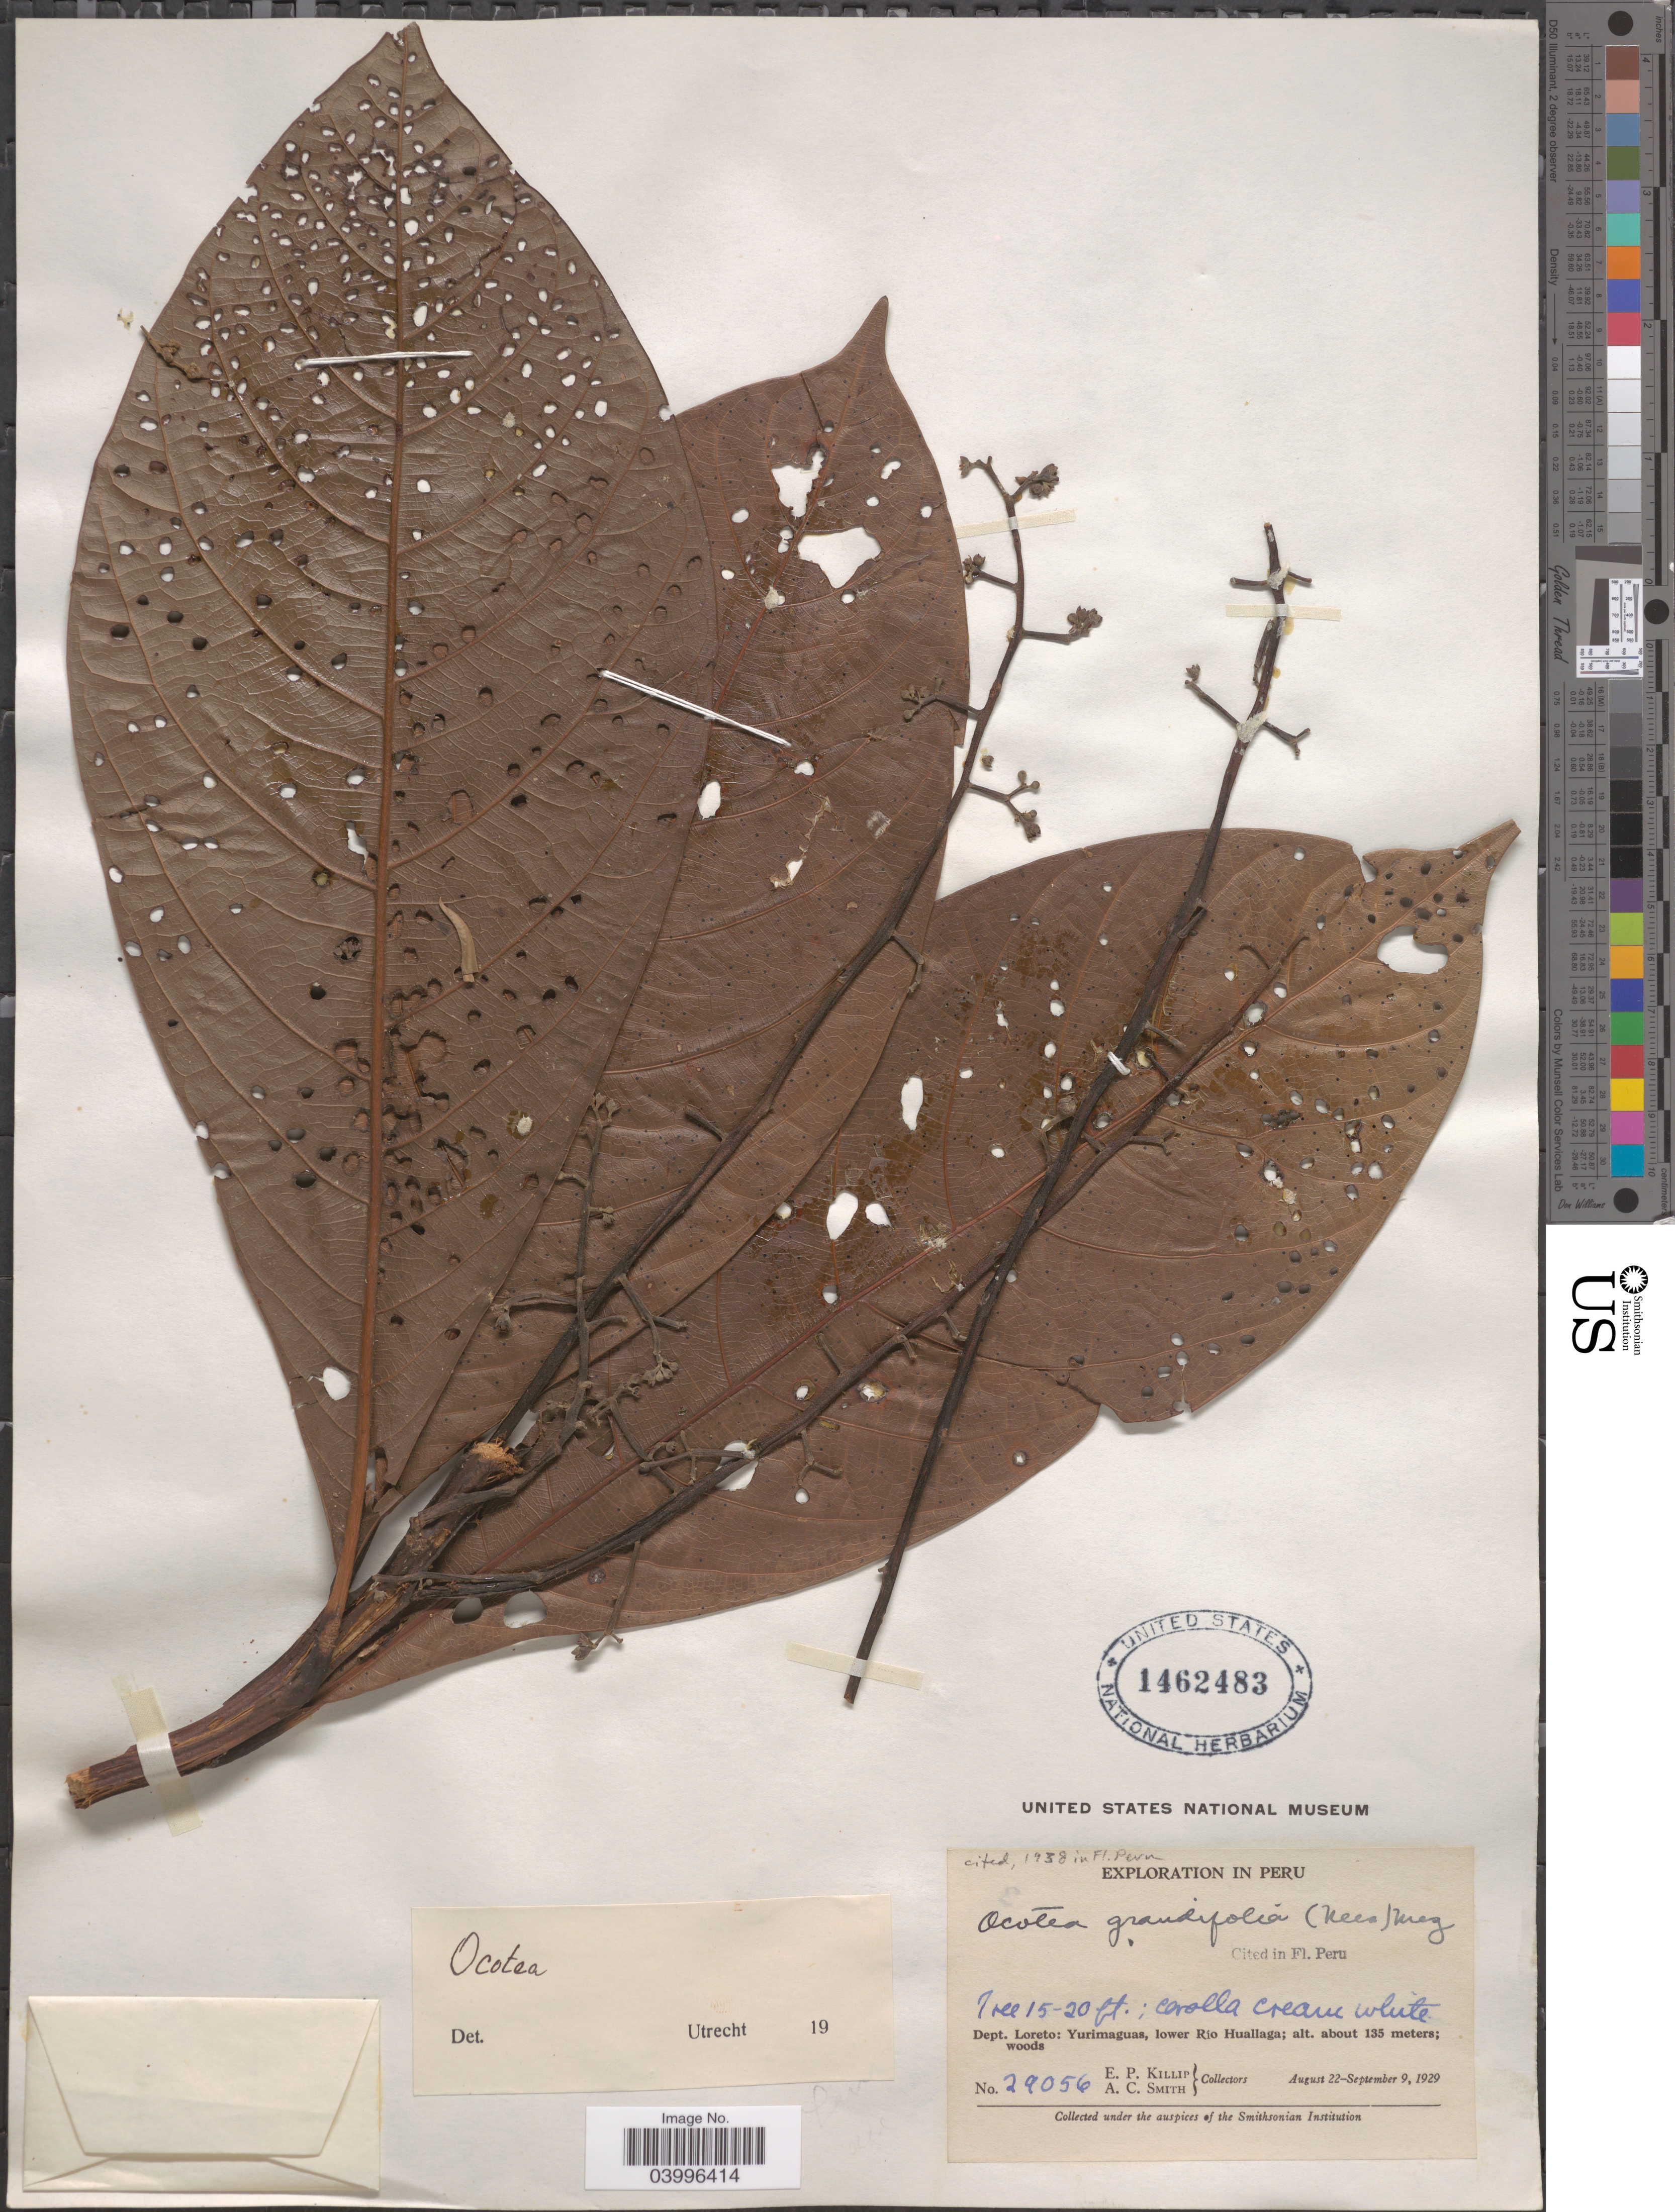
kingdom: Plantae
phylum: Tracheophyta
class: Magnoliopsida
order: Laurales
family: Lauraceae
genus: Ocotea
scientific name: Ocotea grandifolia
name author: (Nees) Mez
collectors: E. P. Killip & A. C. Smith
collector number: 29056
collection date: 1929-08-22/1929-09-09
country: Peru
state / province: Loreto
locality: Dept.Loreto: Yurimaguas, lower Río Huallaga.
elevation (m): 135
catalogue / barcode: US 1462483